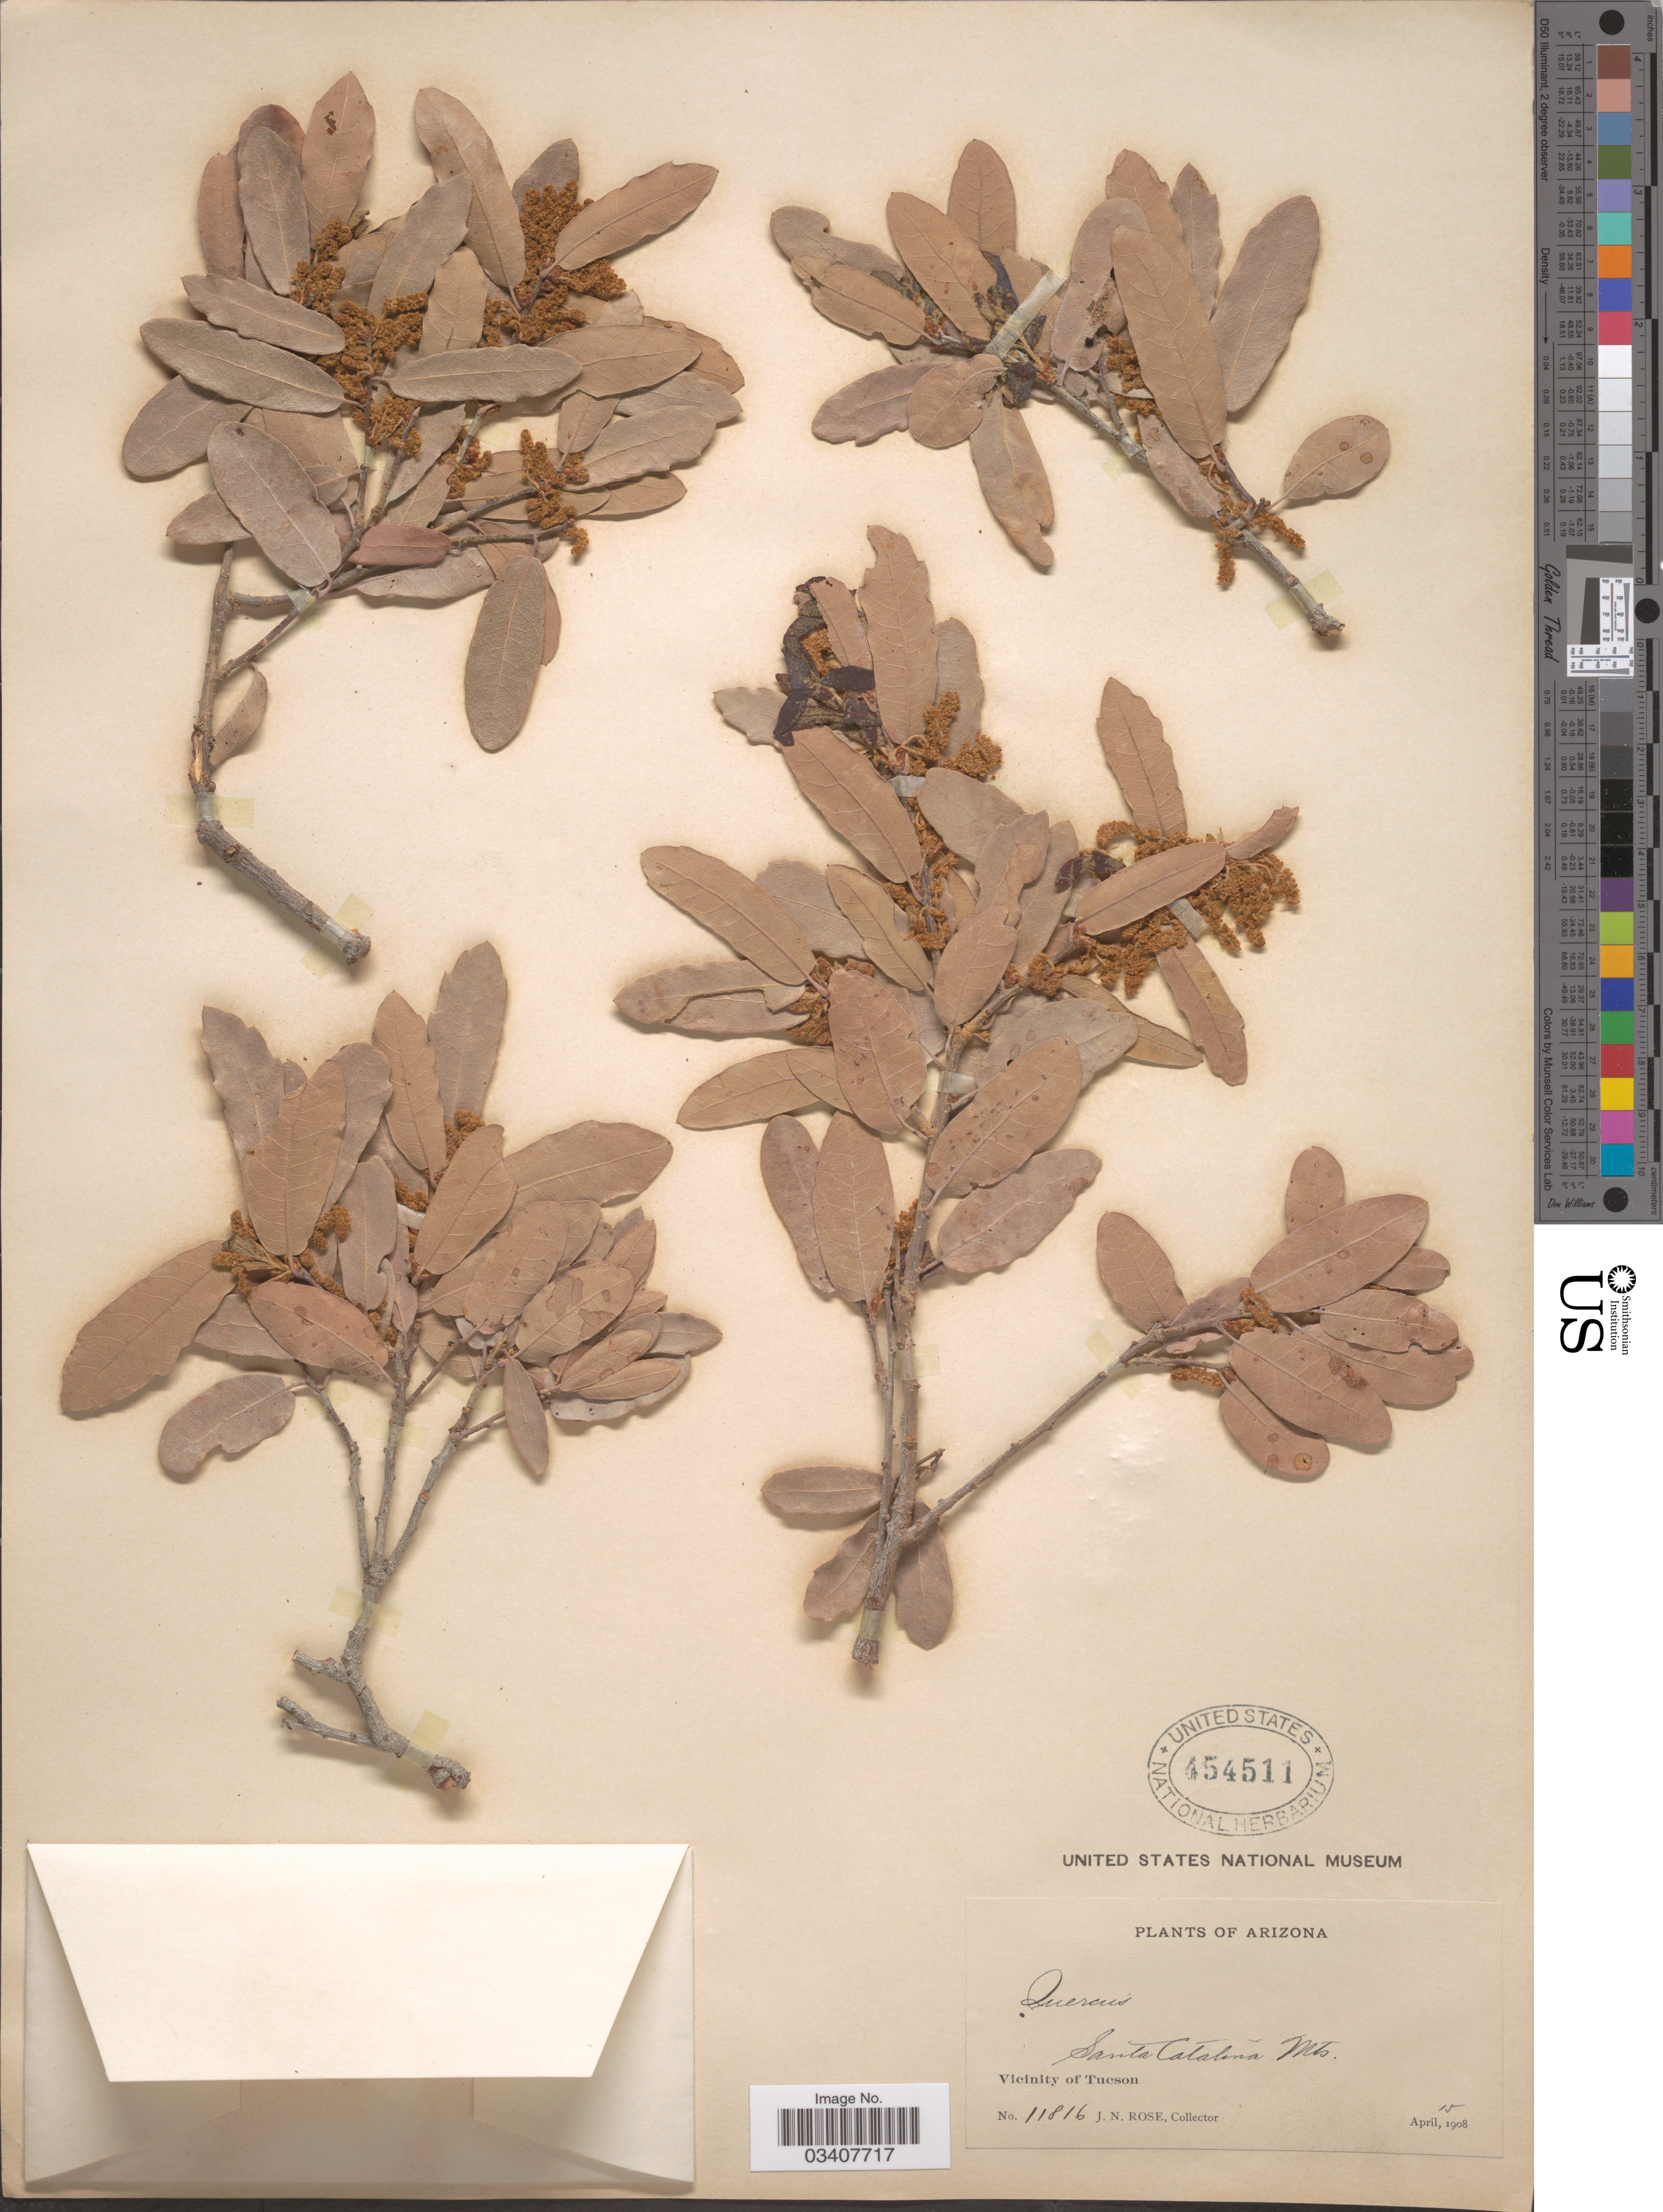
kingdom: Plantae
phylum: Tracheophyta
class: Magnoliopsida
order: Fagales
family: Fagaceae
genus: Quercus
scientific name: Quercus oblongifolia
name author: Torr.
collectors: J. N. Rose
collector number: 11816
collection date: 1908-04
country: United States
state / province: Arizona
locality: Santa Catalina Mts. Vicinity of Tucson.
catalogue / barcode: US 454511